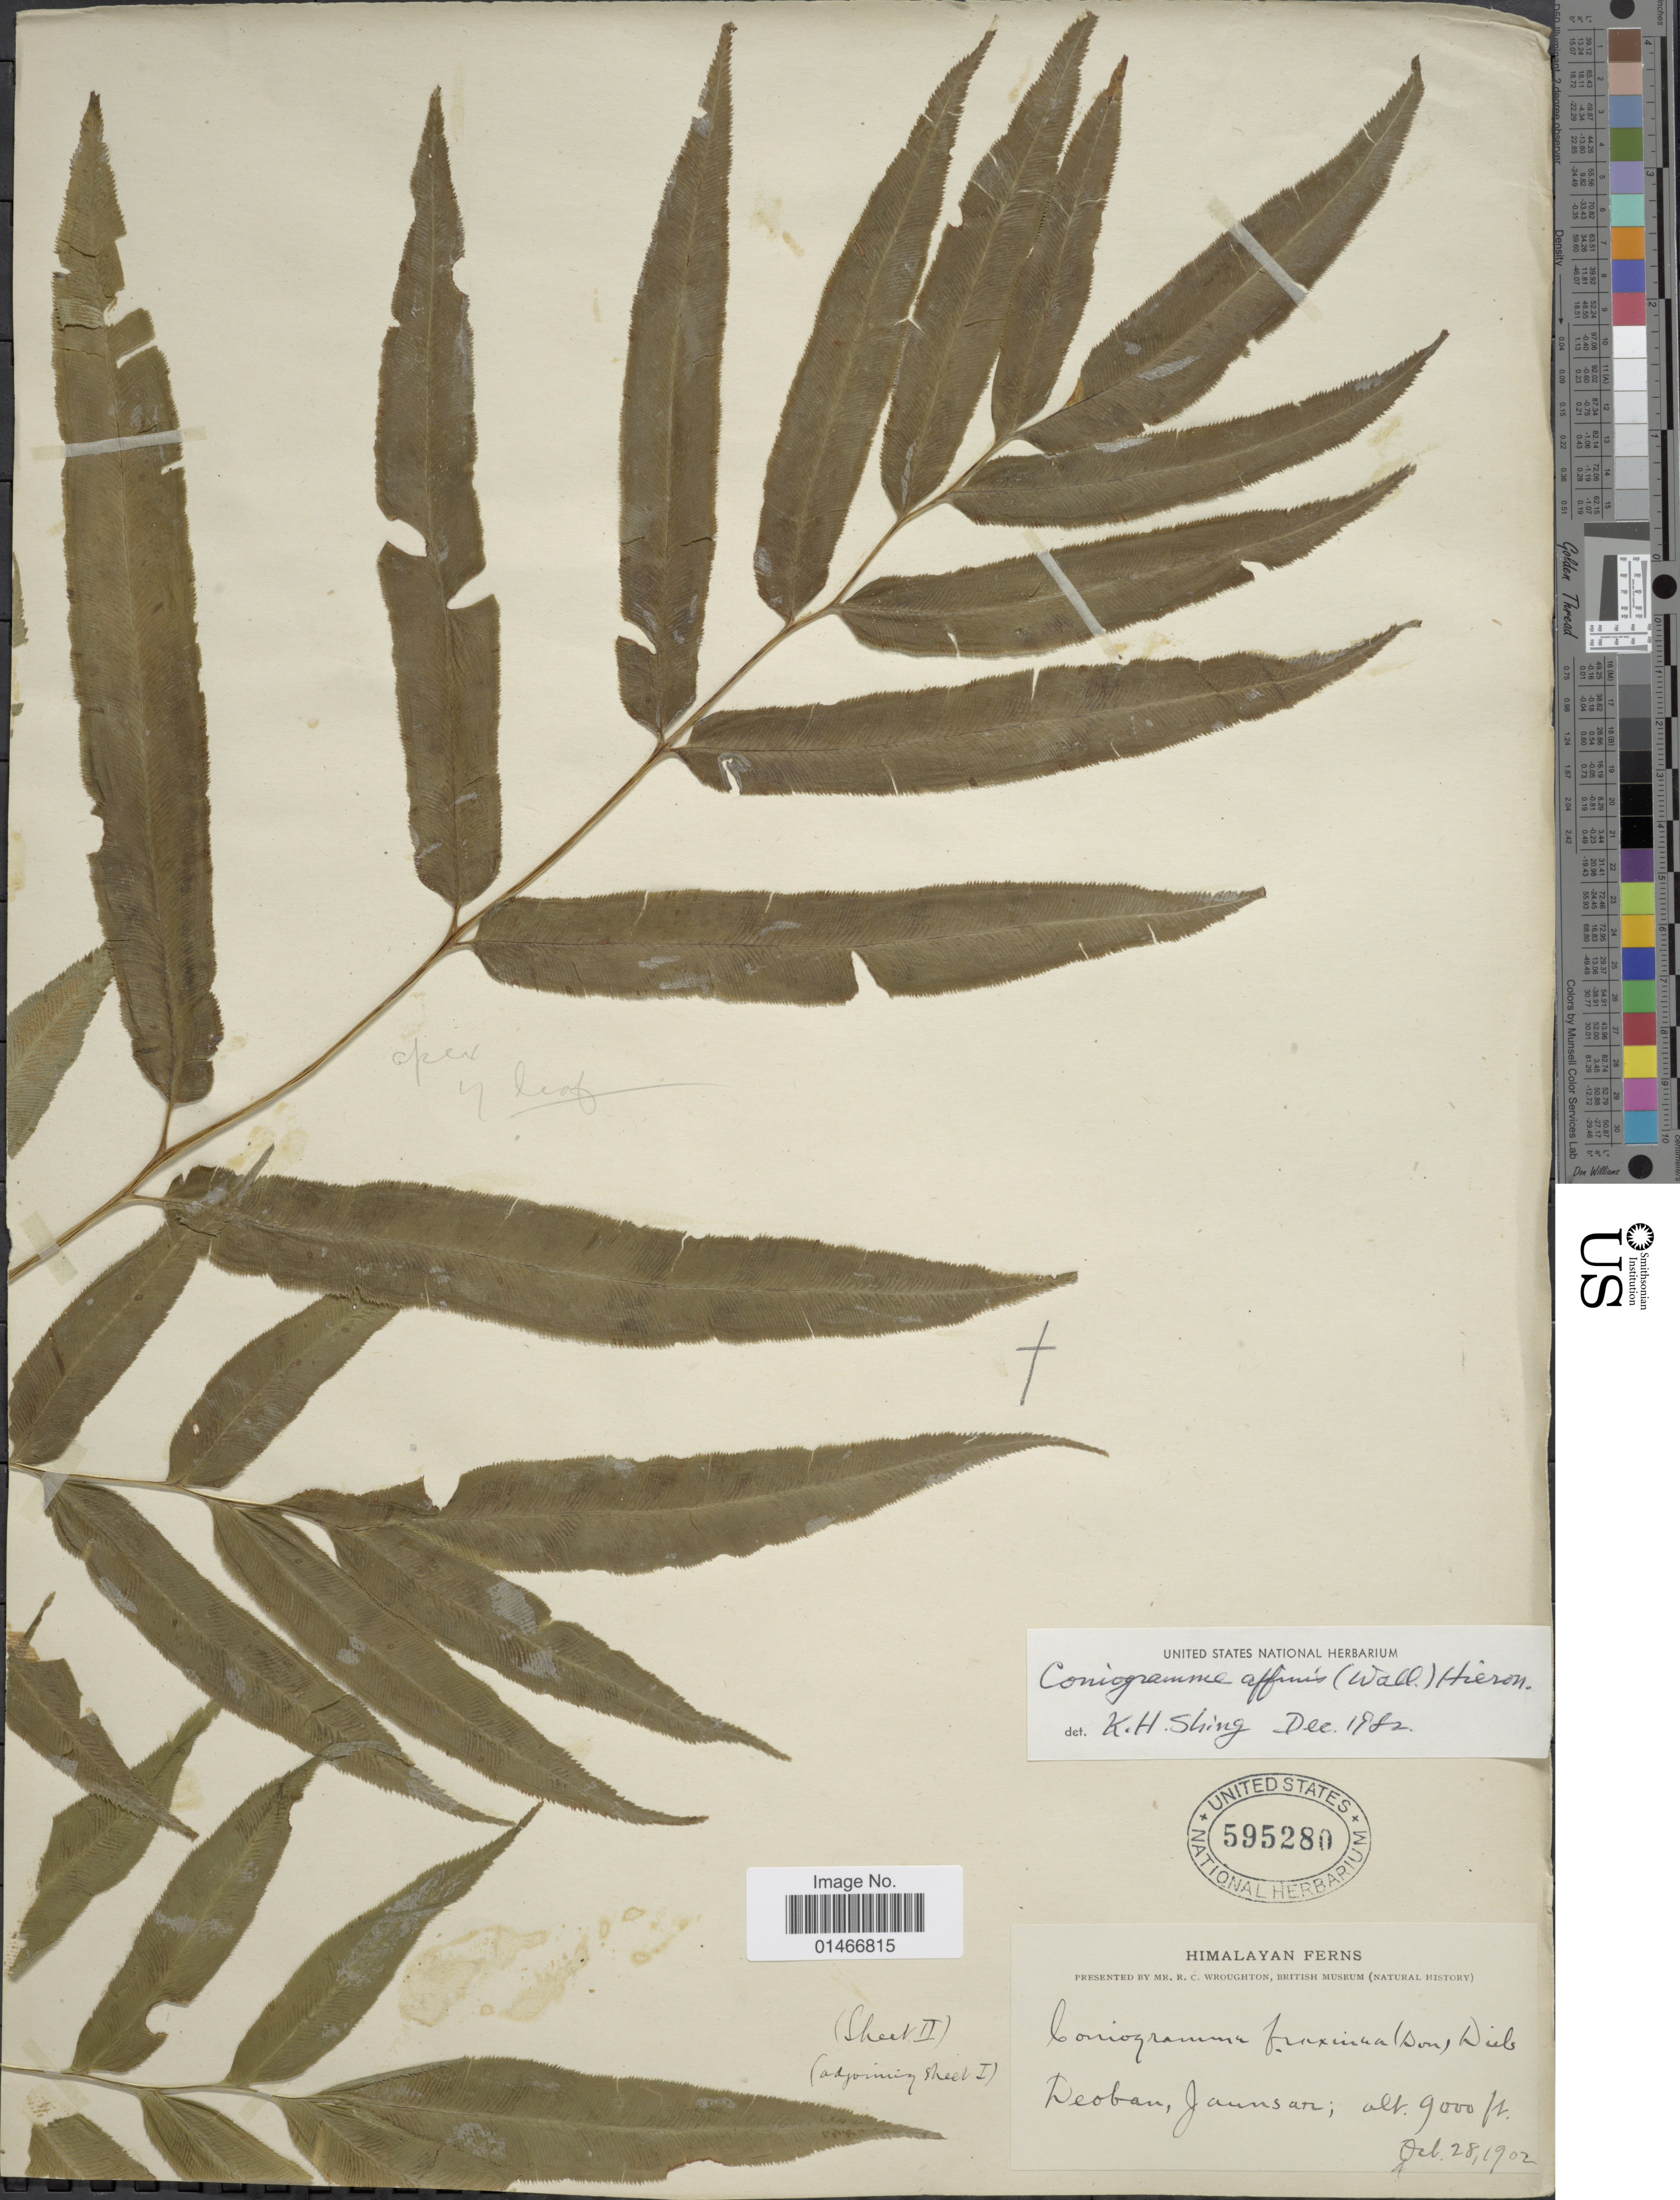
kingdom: Plantae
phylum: Tracheophyta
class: Polypodiopsida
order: Polypodiales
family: Pteridaceae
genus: Coniogramme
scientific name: Coniogramme affinis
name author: Hieron.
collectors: R. Wroughton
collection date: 1902-10-28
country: India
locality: Himalayan Ferns. Deoban, Jaunsar.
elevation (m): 2743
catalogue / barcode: US 595280